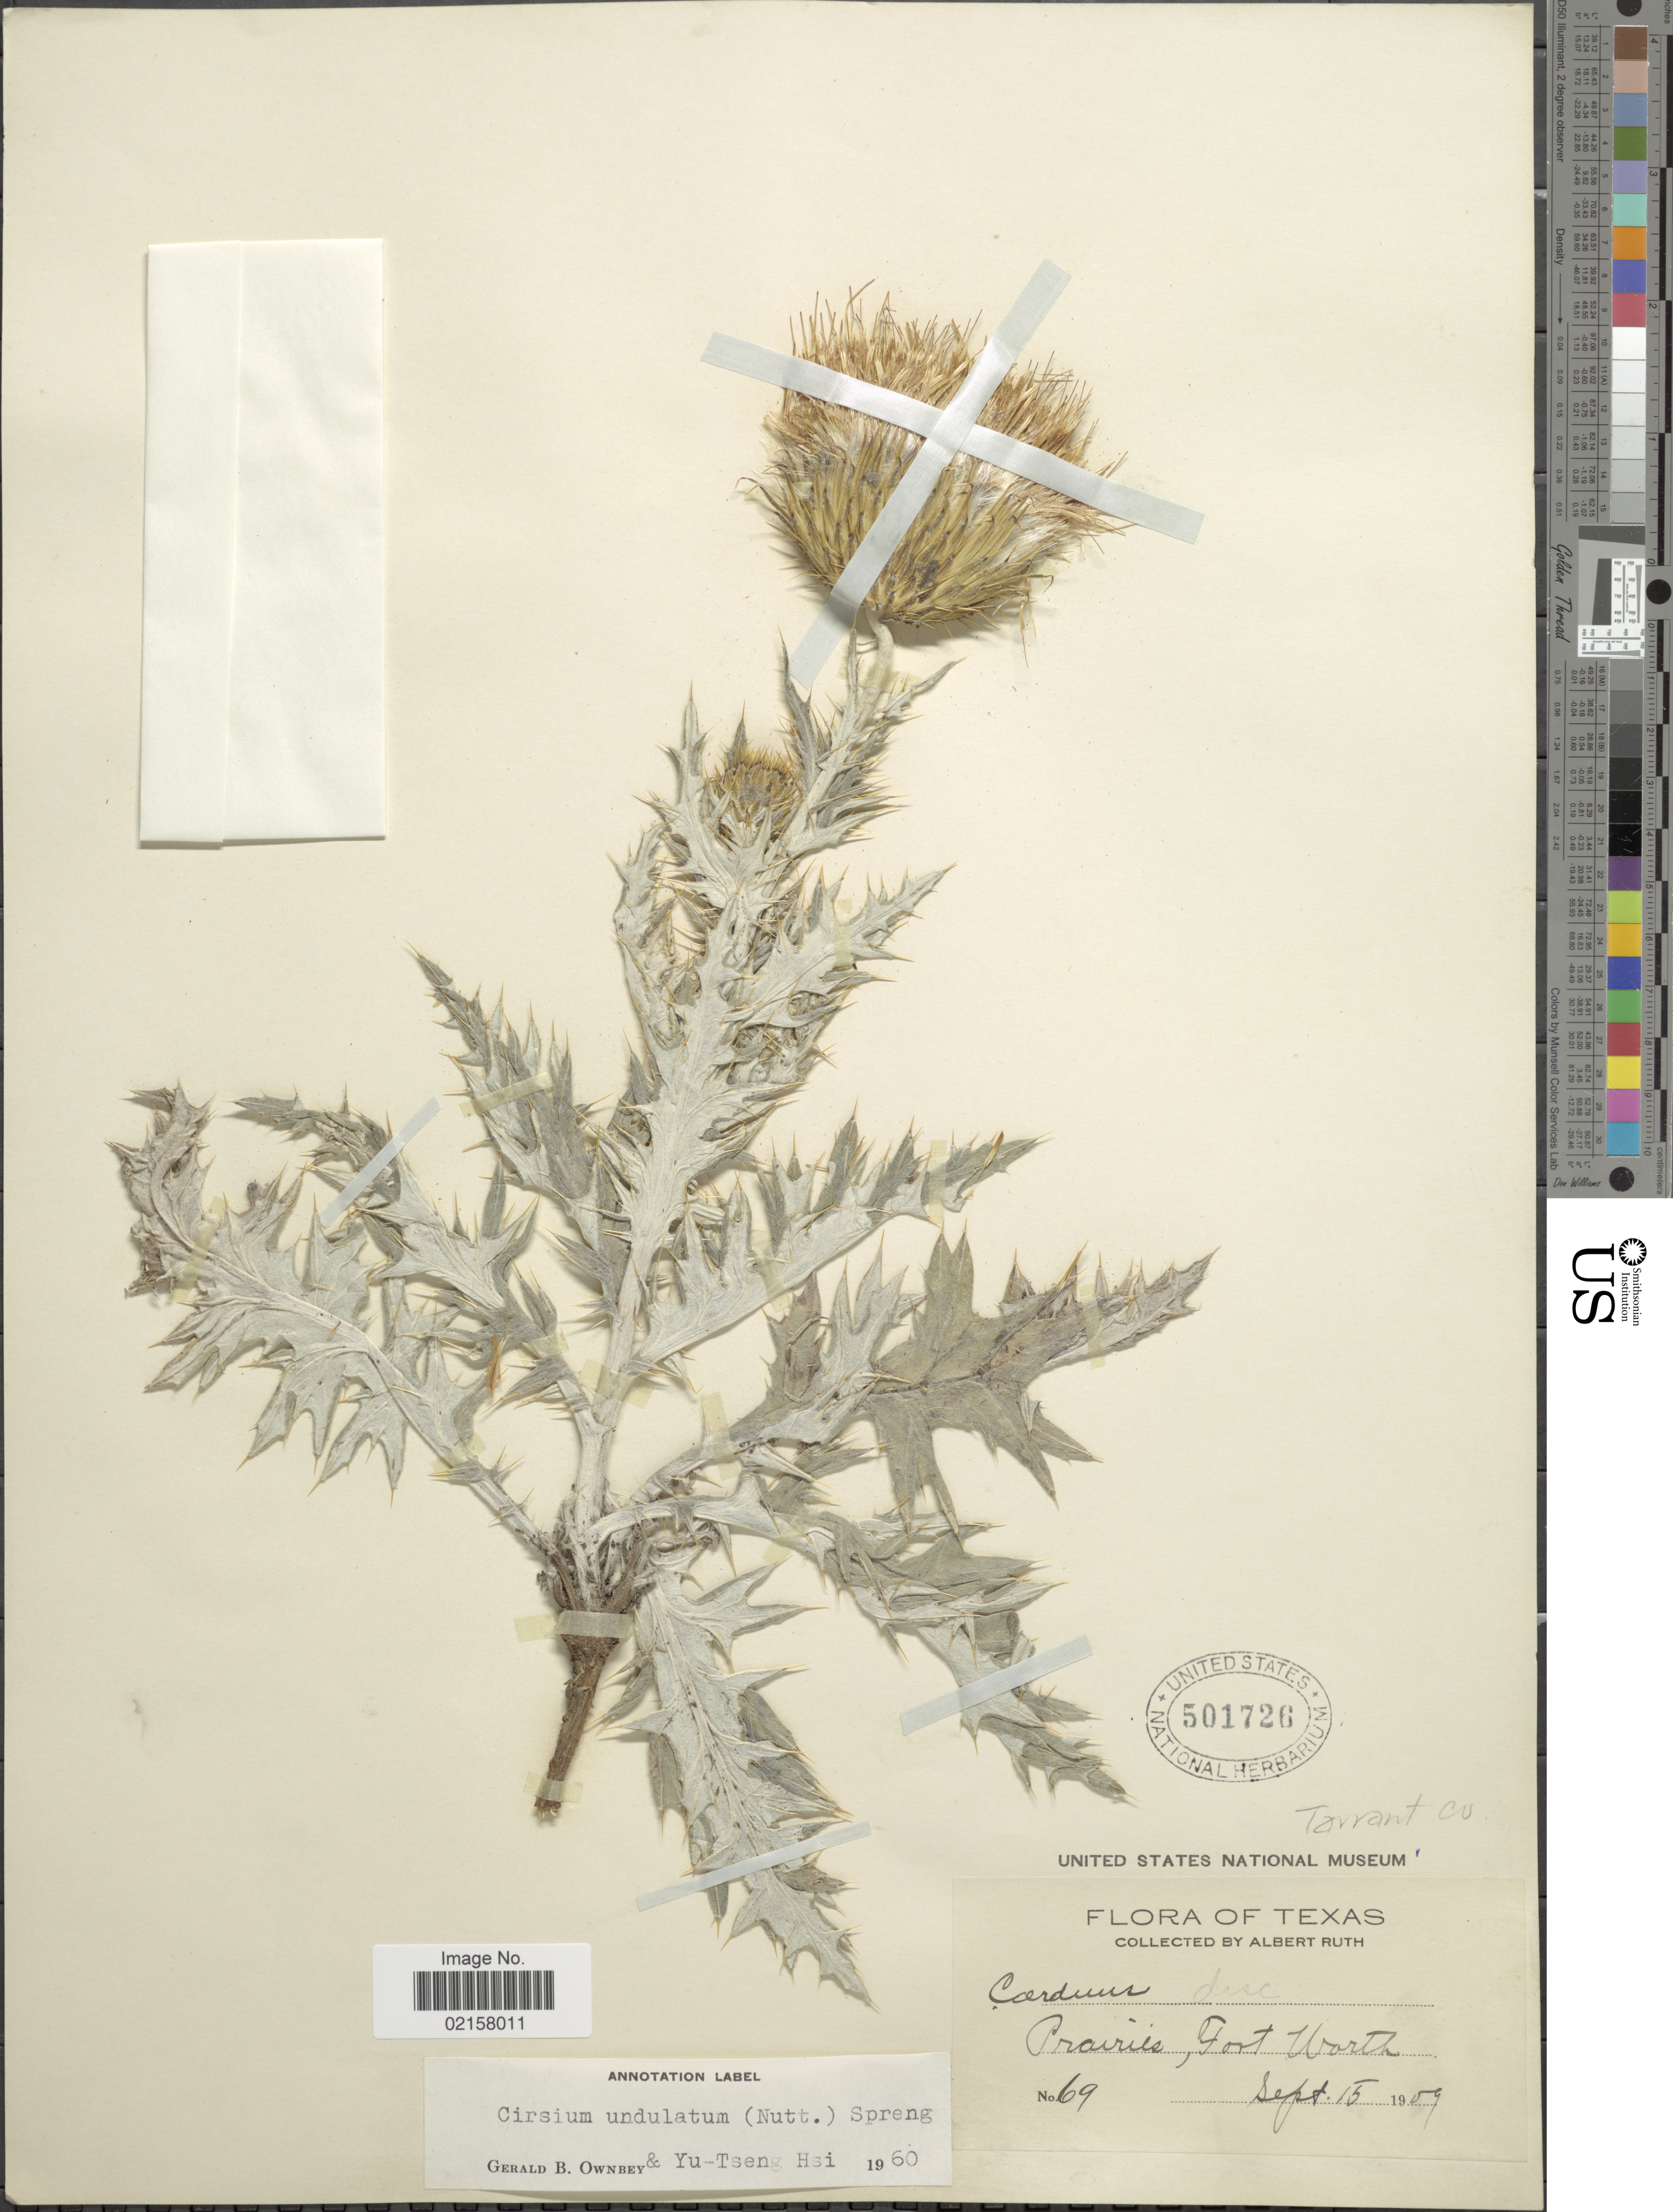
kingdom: Plantae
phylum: Tracheophyta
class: Magnoliopsida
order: Asterales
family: Asteraceae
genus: Cirsium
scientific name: Cirsium undulatum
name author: (Nutt.) Spreng.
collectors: A. Ruth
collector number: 69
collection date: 1959-09-15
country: United States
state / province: Texas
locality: Prairie, Fort Worth, Tarrant Co.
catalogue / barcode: US 501726